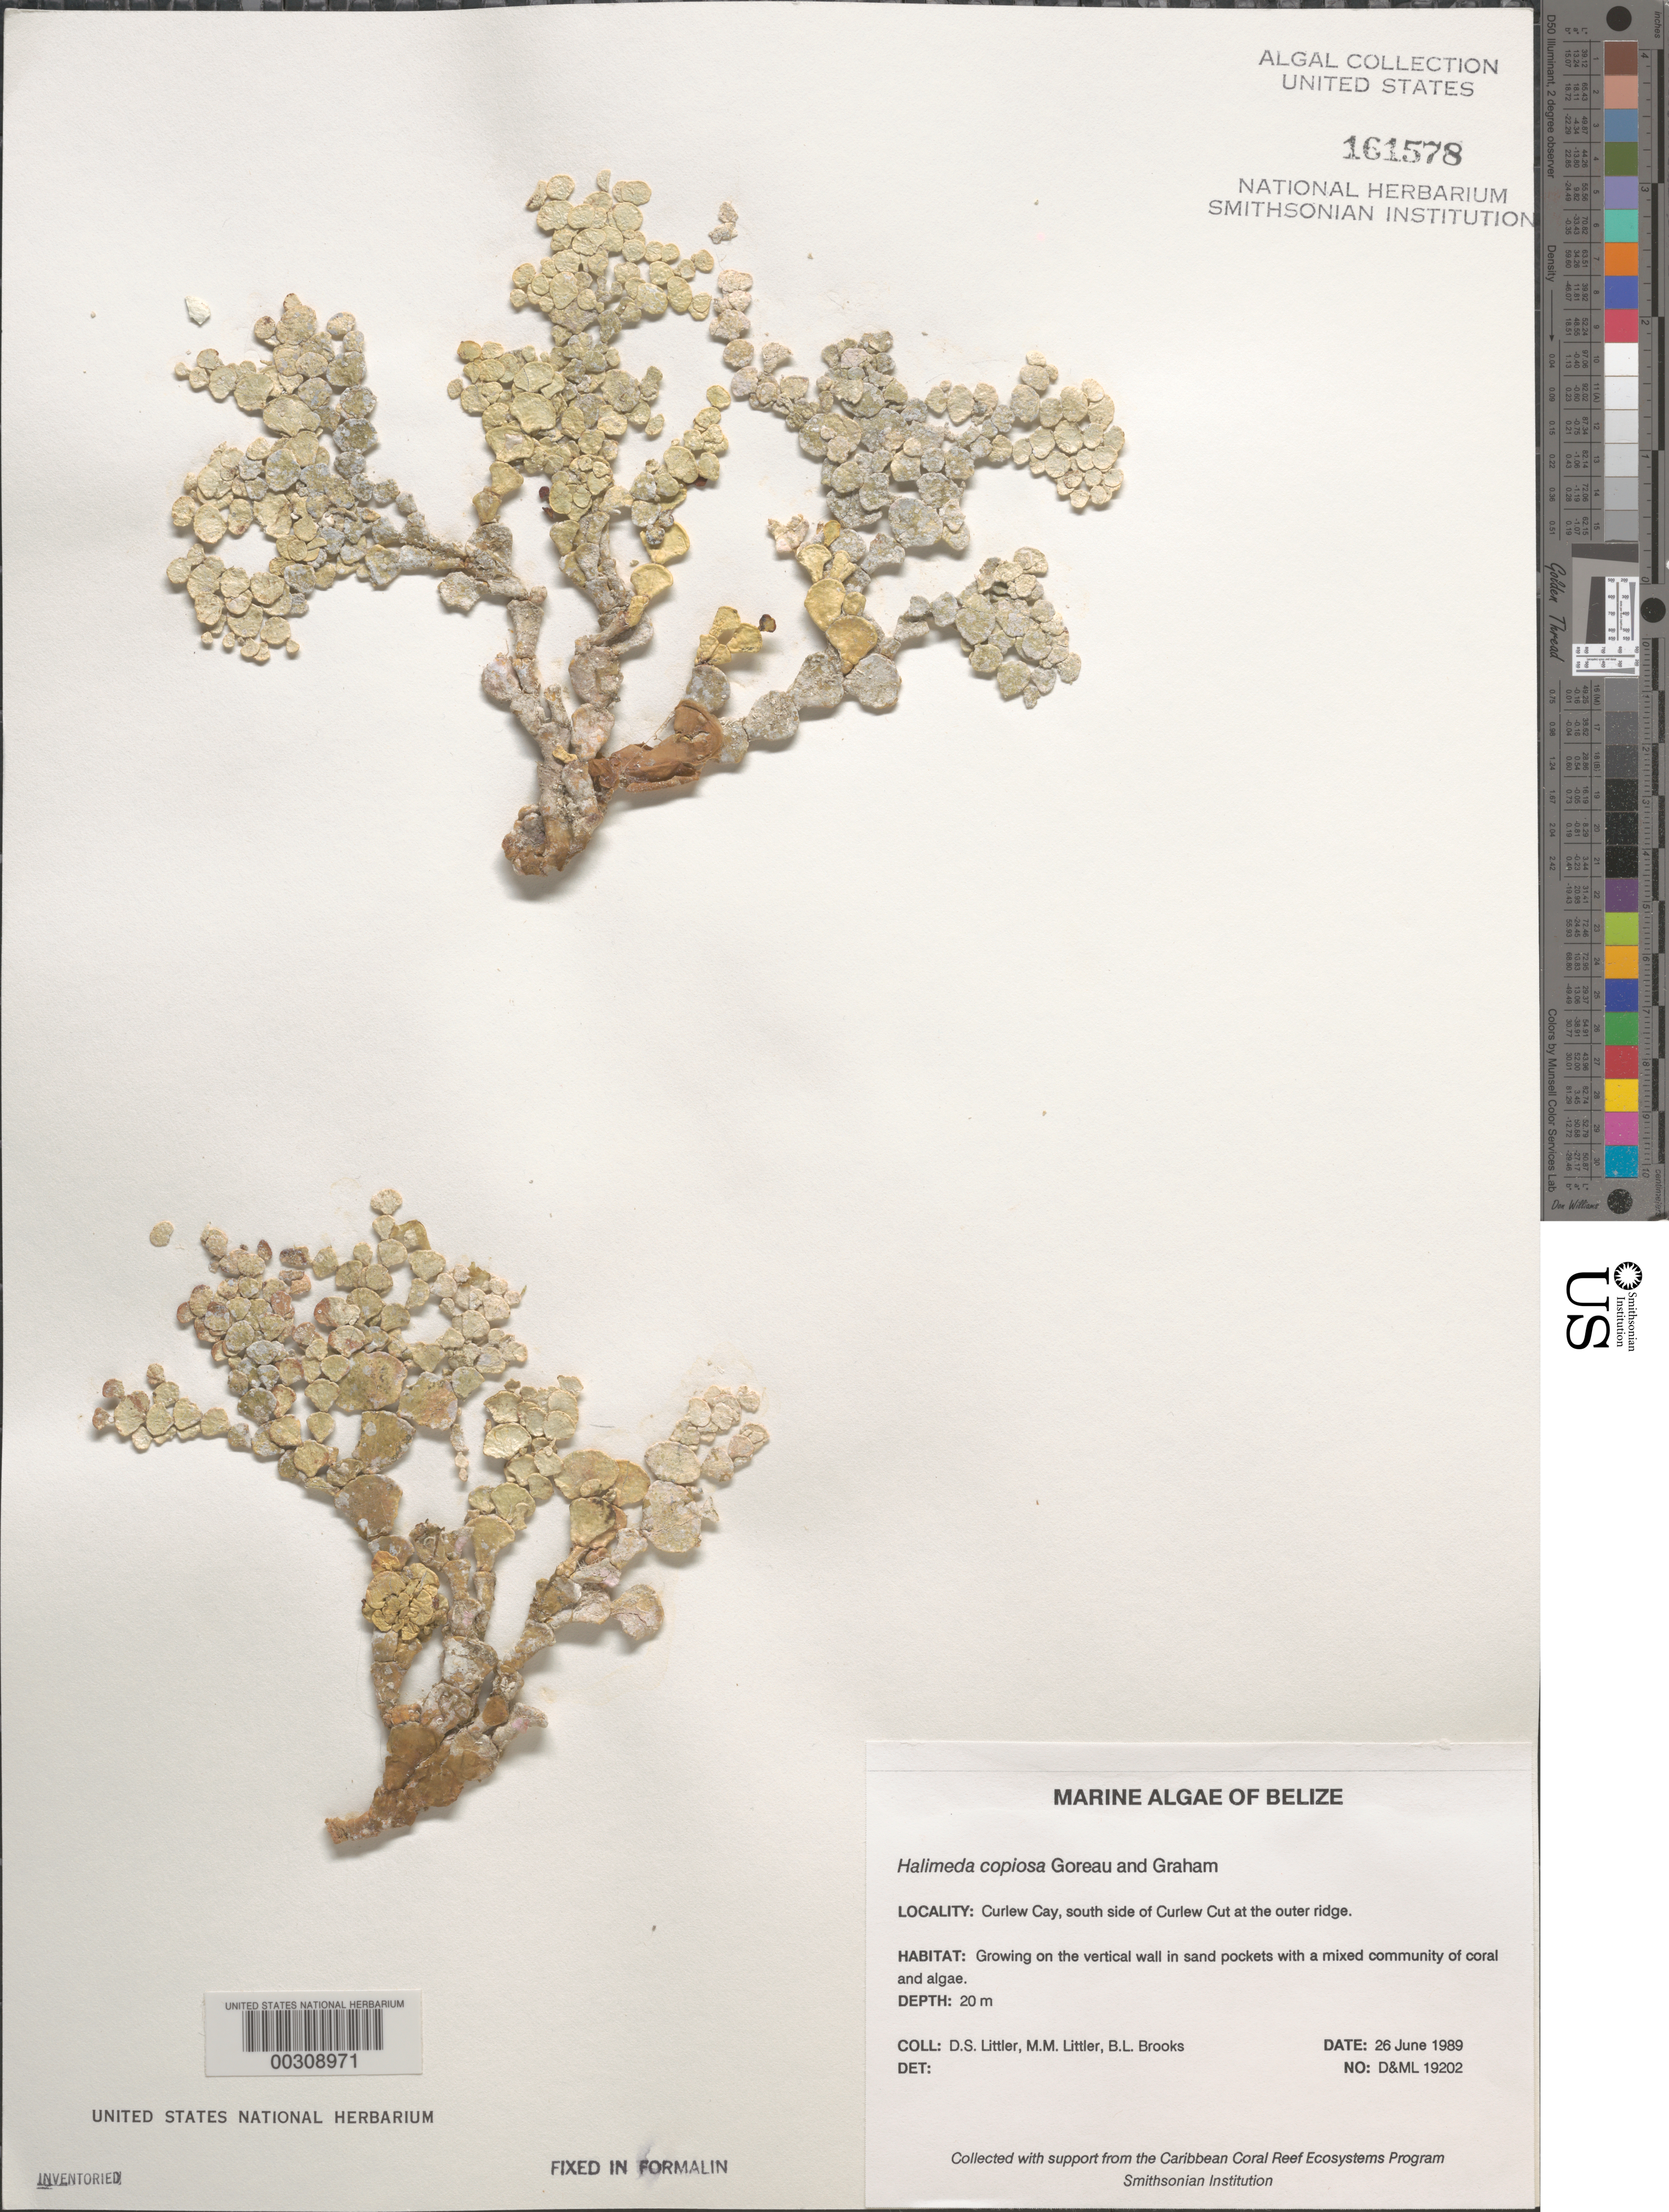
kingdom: Plantae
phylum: Chlorophyta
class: Ulvophyceae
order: Bryopsidales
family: Halimedaceae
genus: Halimeda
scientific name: Halimeda copiosa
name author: Goreau & E.A. Graham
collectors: D. S. Littler, M. M. Littler & B. Brooks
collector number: D&ML 19202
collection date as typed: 26 Jun 1989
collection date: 1989-06-26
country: Belize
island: Curlew Cay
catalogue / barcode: US 161578